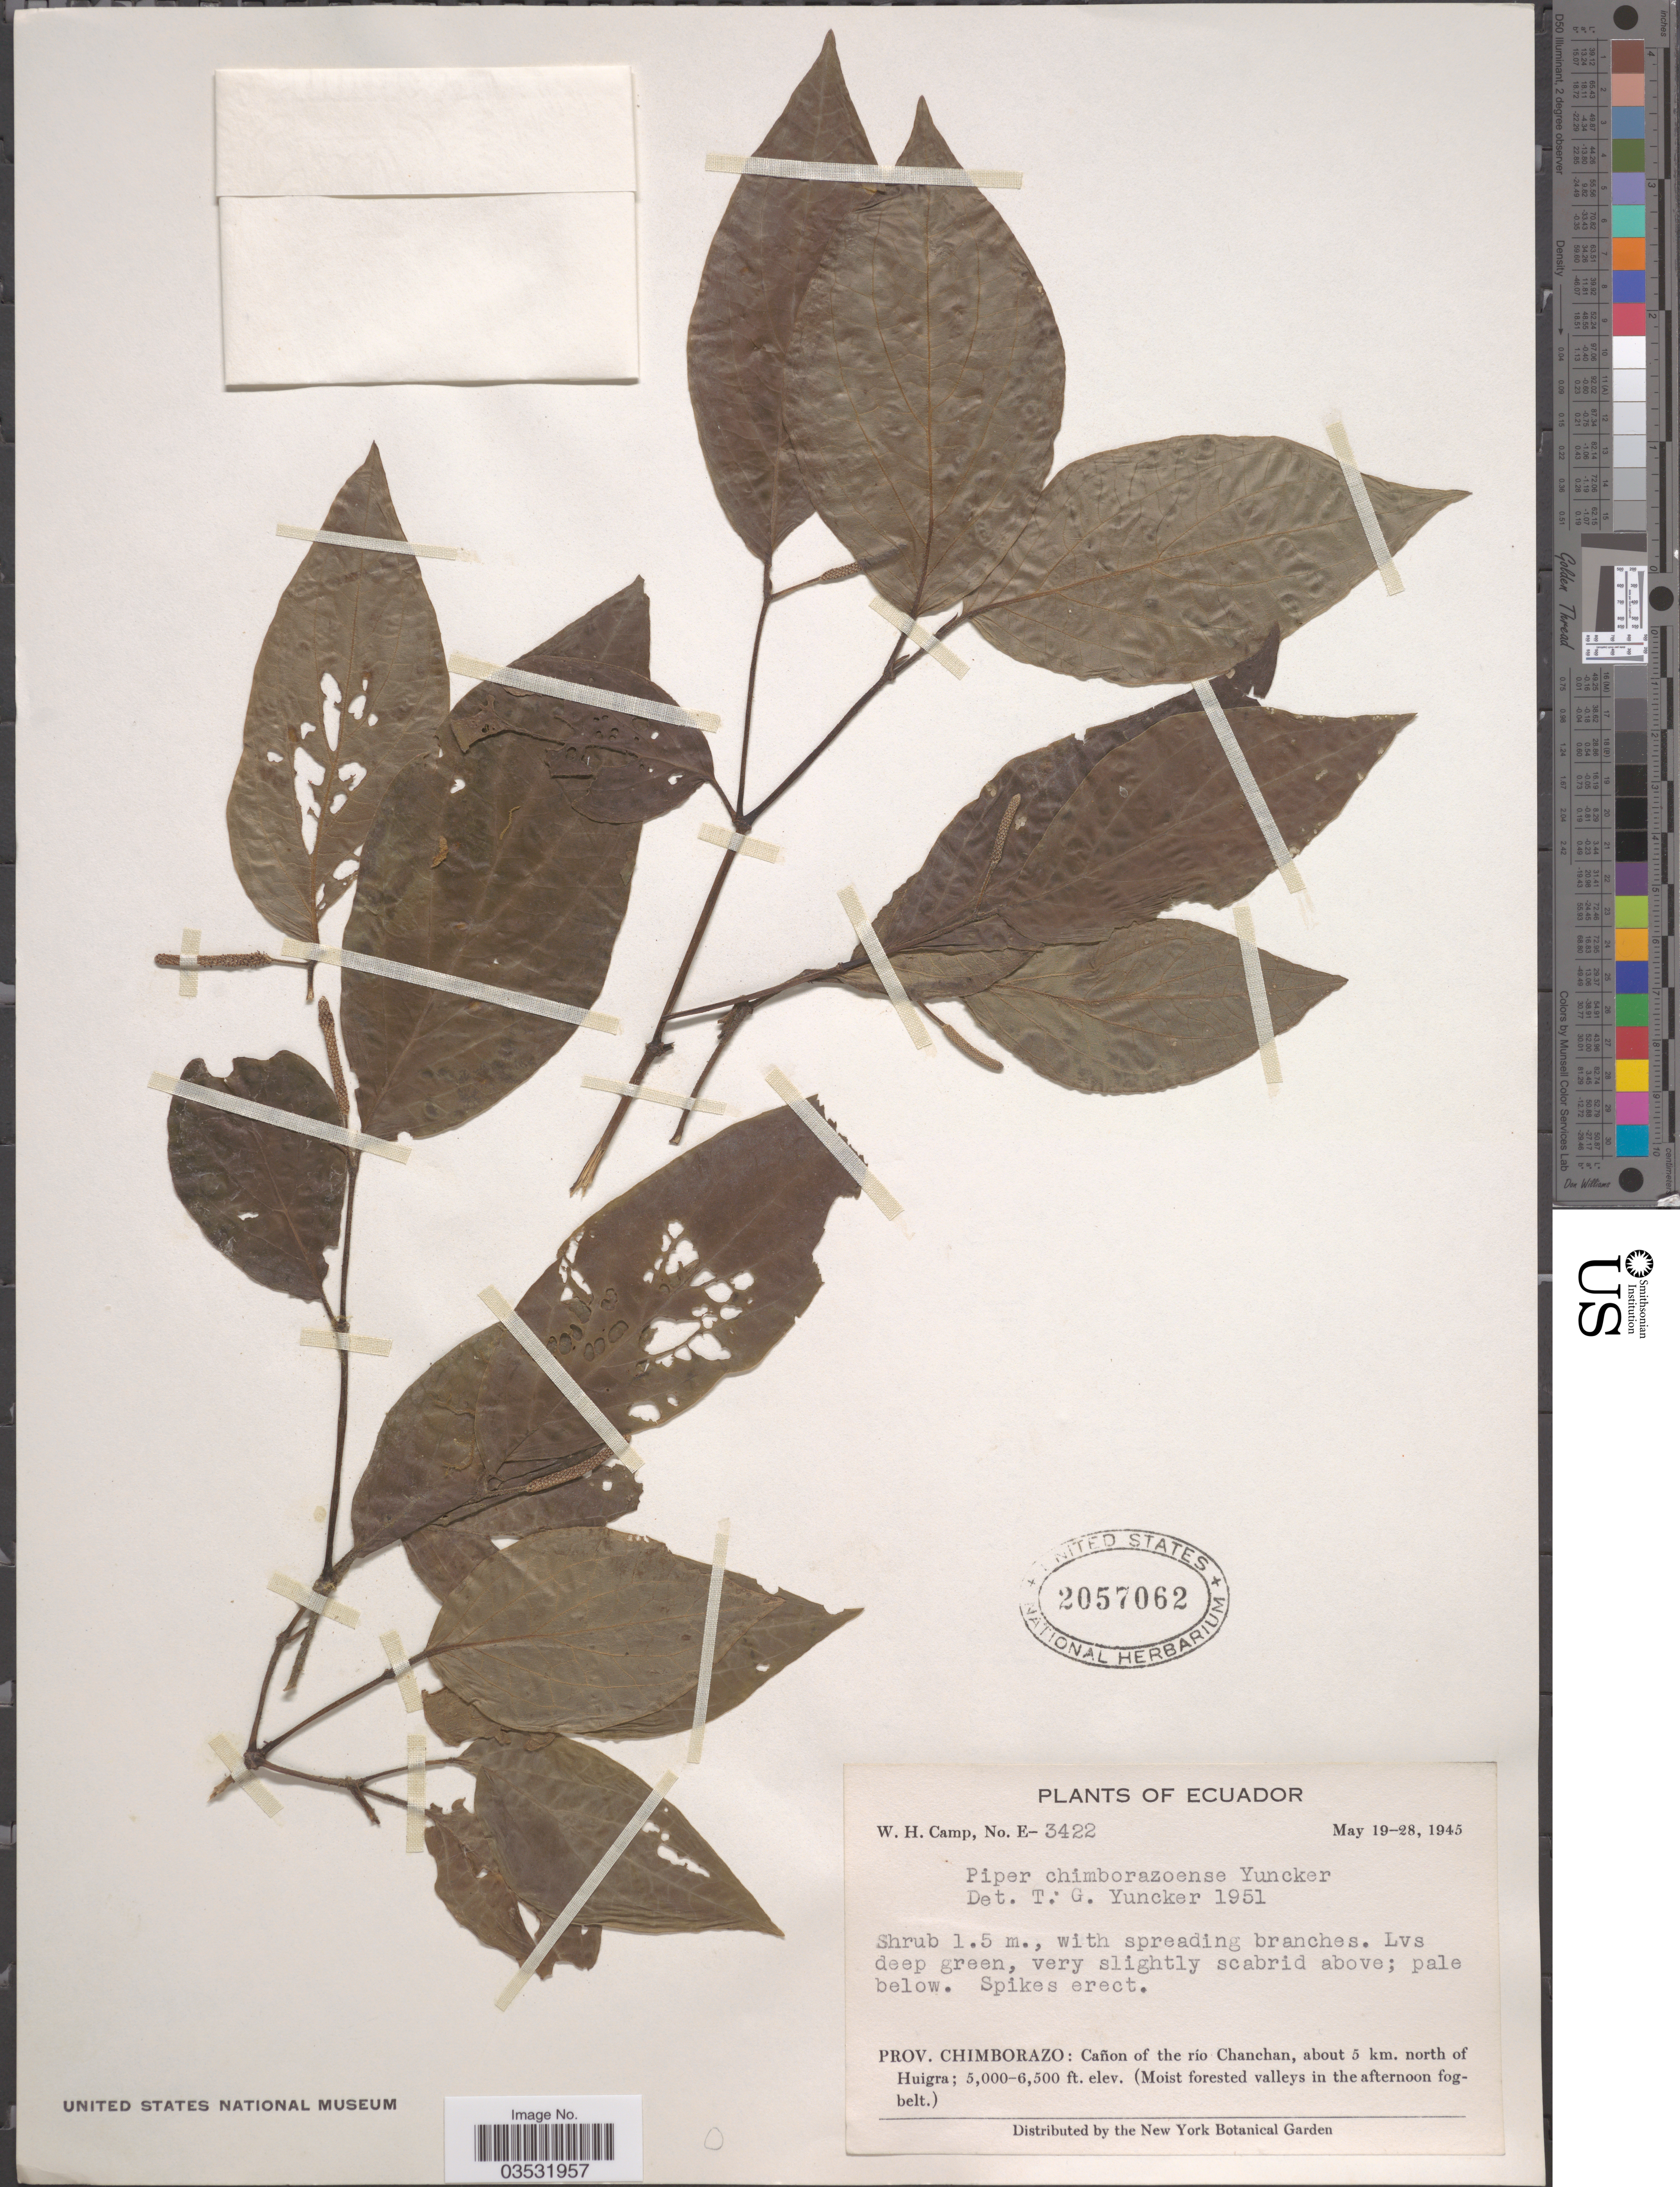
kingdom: Plantae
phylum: Tracheophyta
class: Magnoliopsida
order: Piperales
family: Piperaceae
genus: Piper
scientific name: Piper chimborazoense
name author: Yunck.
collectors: W. H. Camp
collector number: E-3422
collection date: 1945-05-19/1945-05-28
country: Ecuador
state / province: Chimborazo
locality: Cañon of the río Chanchan, about 5 km. north of Huigra.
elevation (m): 5000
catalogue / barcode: US 2057062